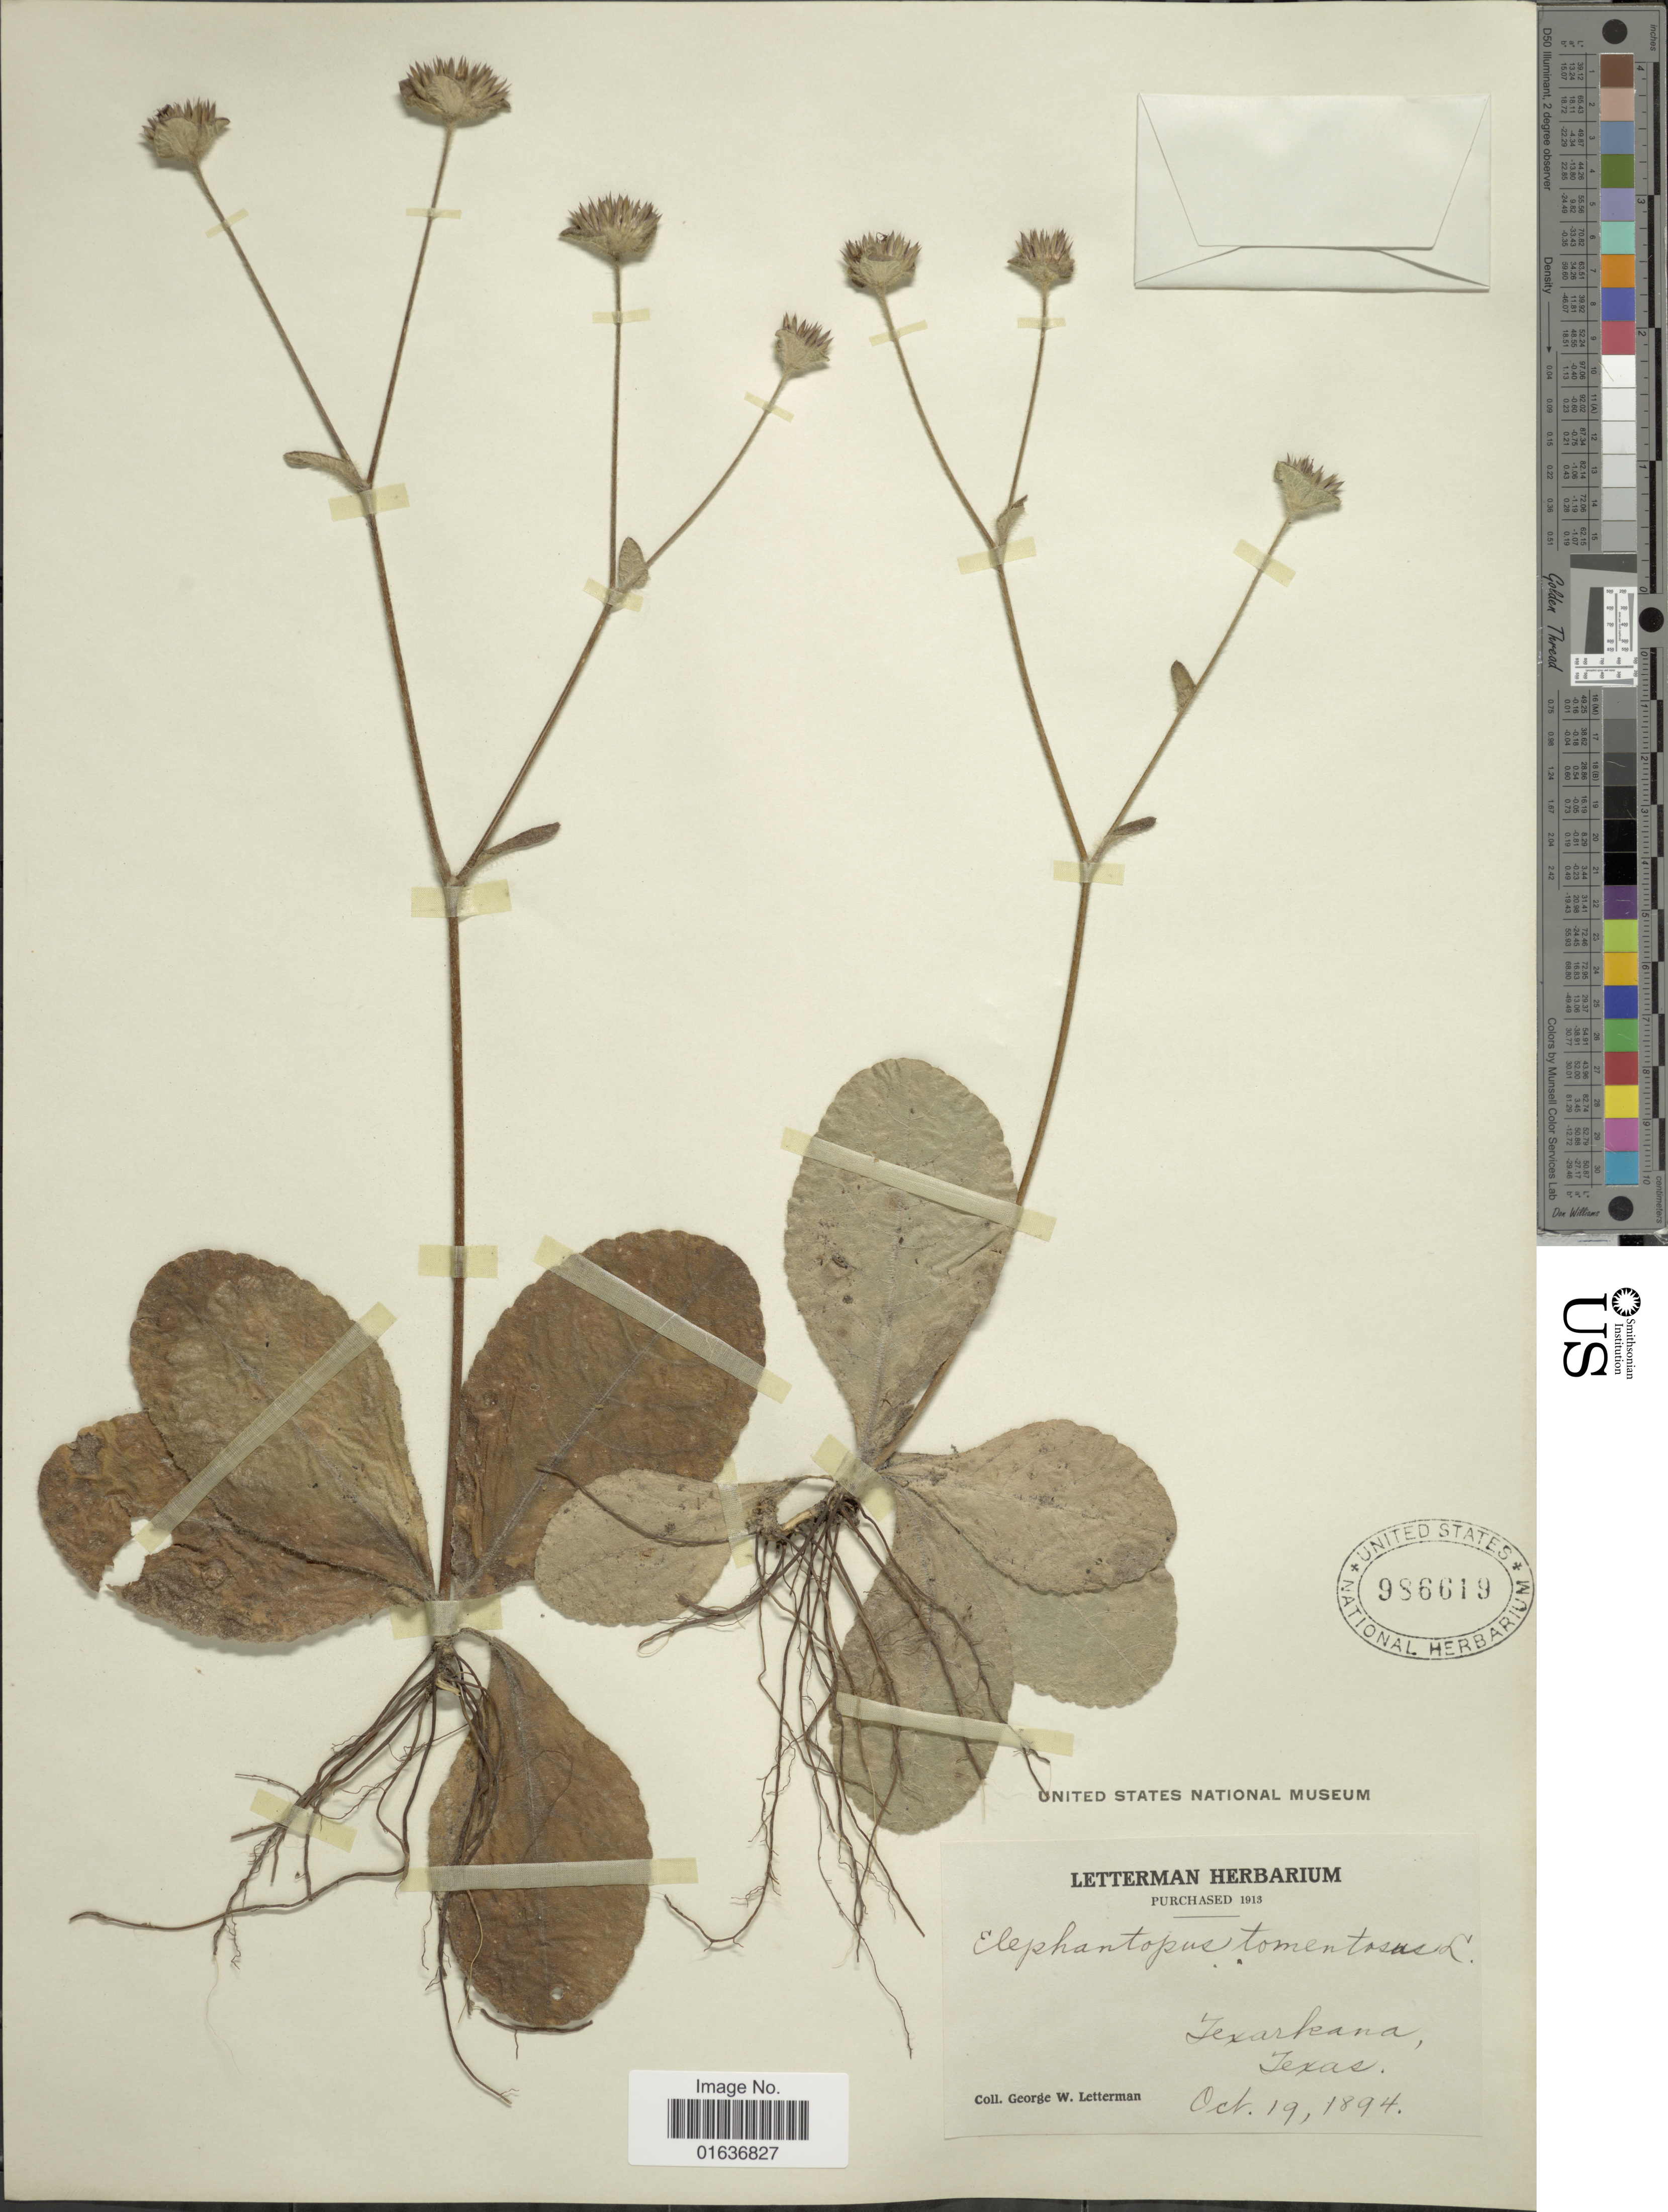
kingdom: Plantae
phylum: Tracheophyta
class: Magnoliopsida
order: Asterales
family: Asteraceae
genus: Elephantopus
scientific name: Elephantopus tomentosus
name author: L.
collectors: G. W. Letterman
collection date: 1894-10-19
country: United States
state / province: Texas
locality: Texarkana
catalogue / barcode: US 986619